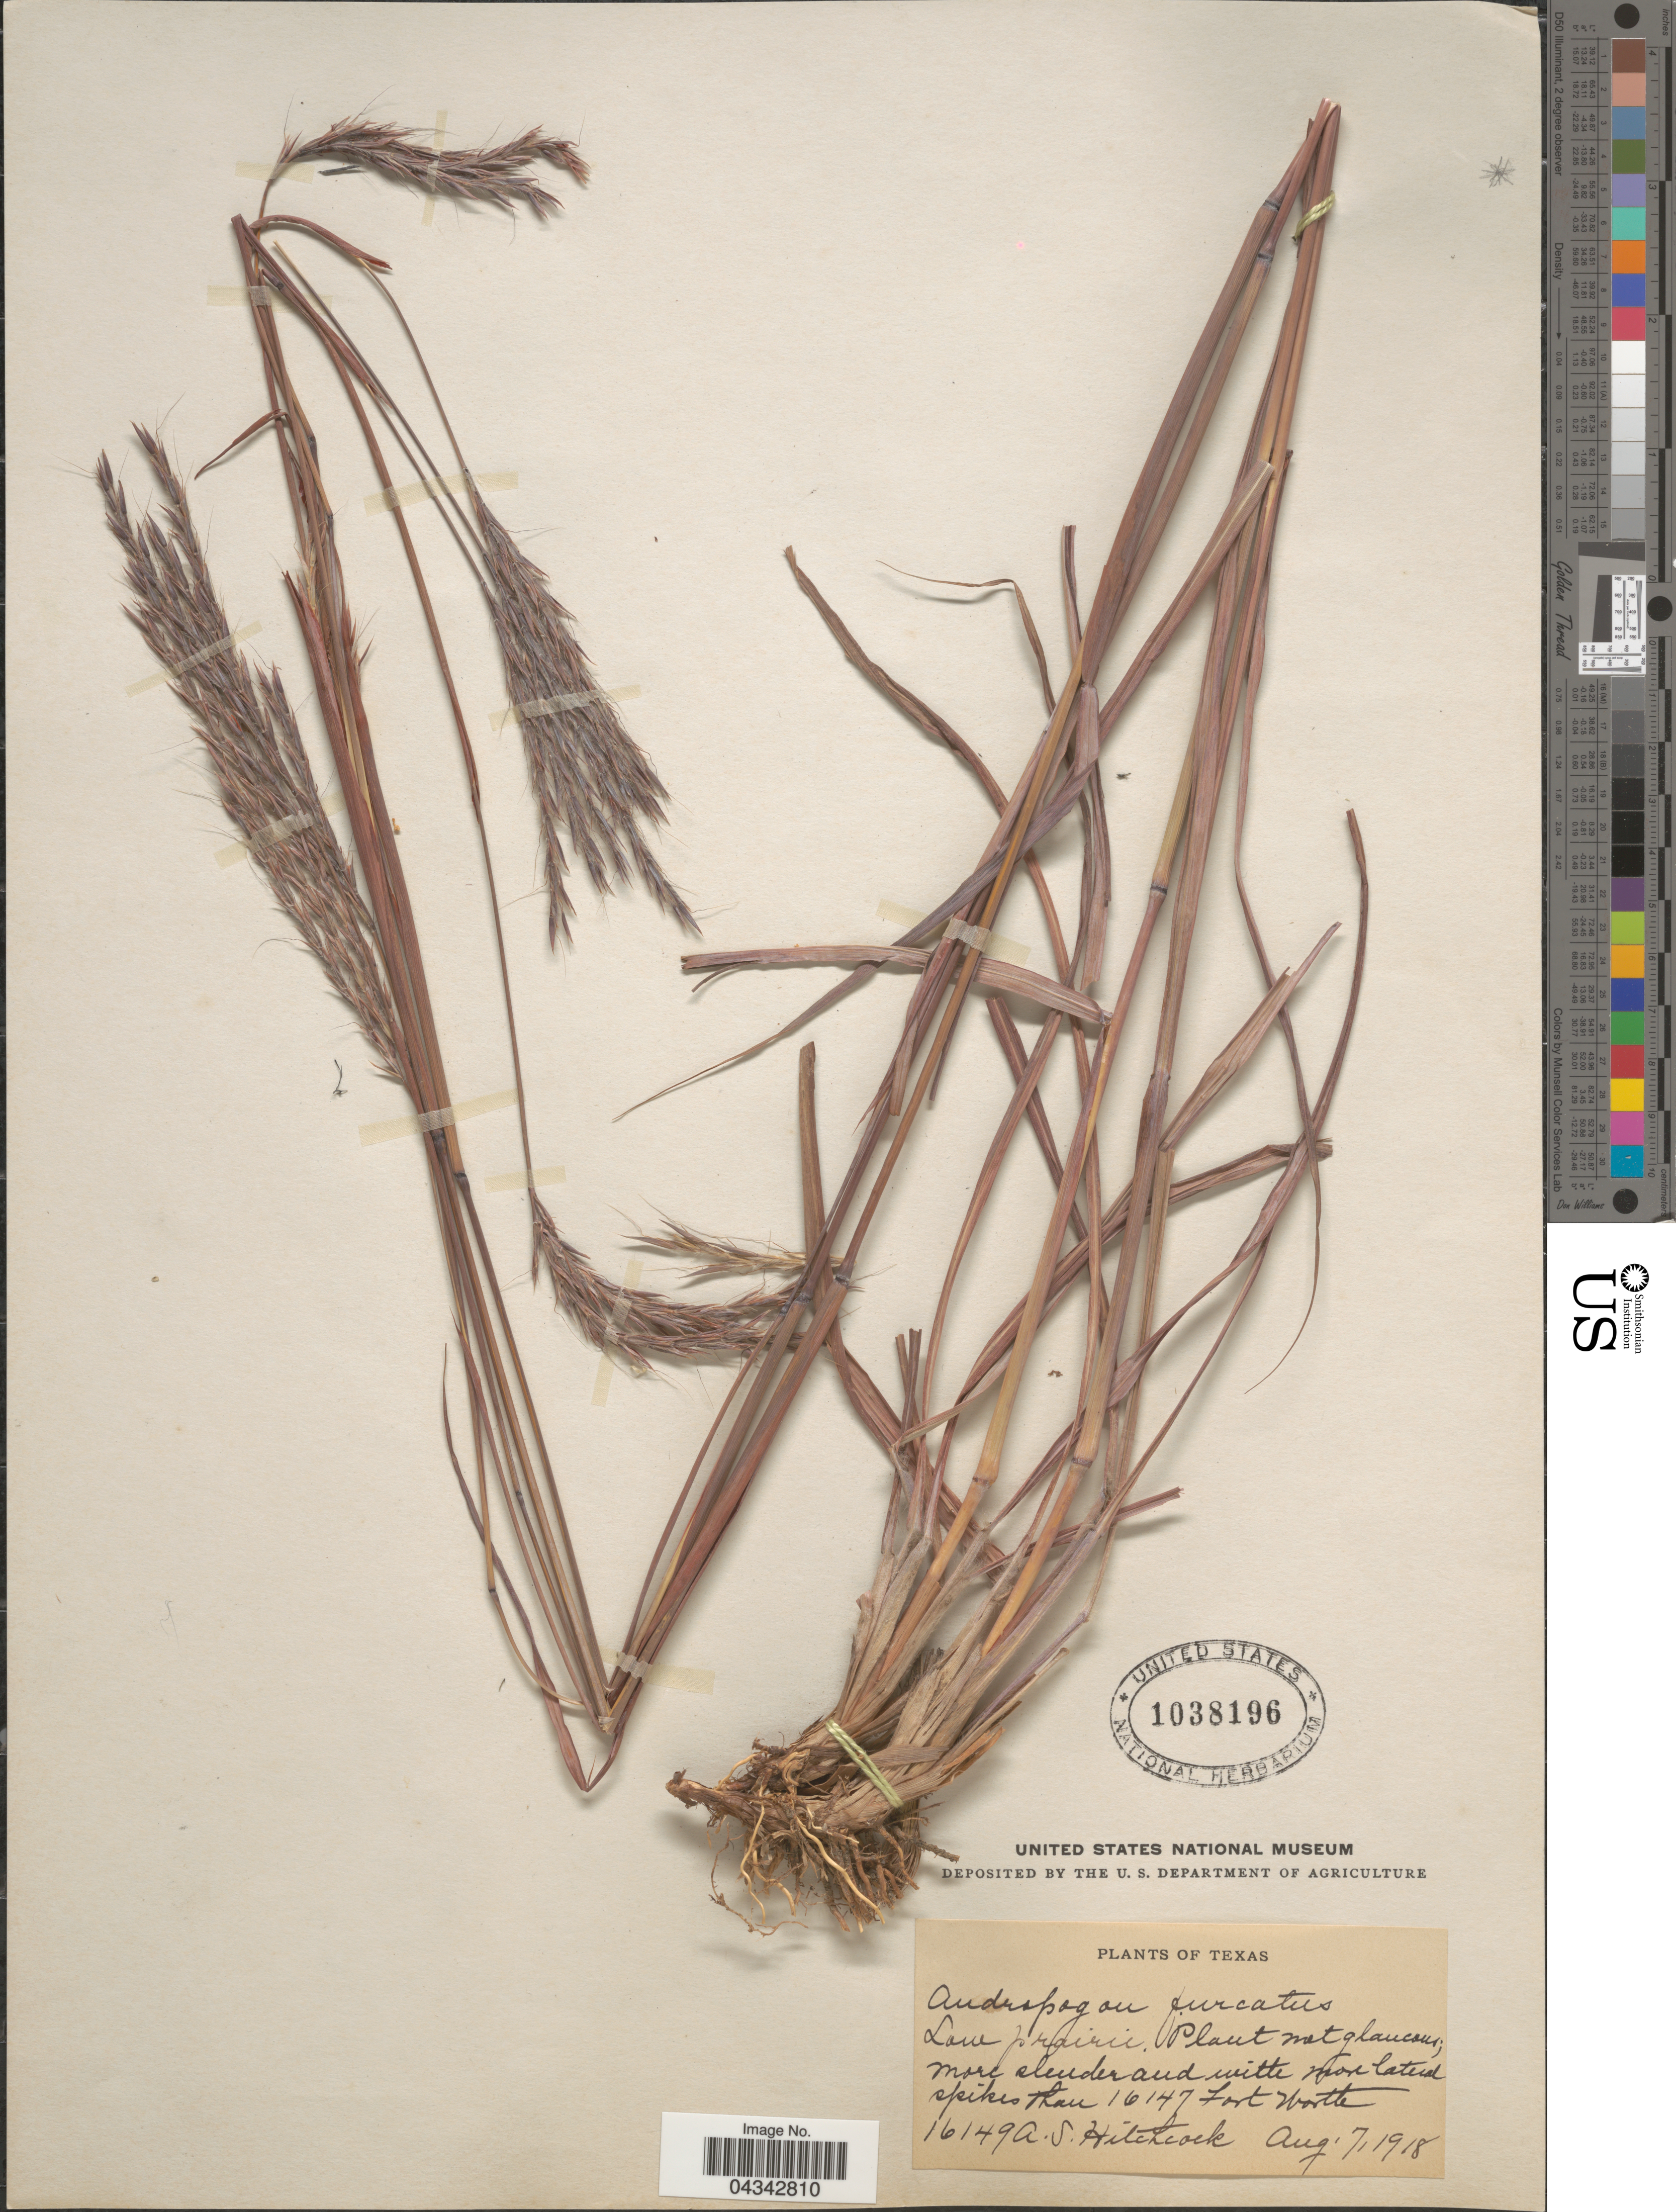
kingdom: Plantae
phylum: Tracheophyta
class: Liliopsida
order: Poales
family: Poaceae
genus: Andropogon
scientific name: Andropogon gerardii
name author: Vitman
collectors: A. S. Hitchcock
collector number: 16149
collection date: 1918-08-07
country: United States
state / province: Texas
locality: Fort Worth.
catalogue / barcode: US 1038196